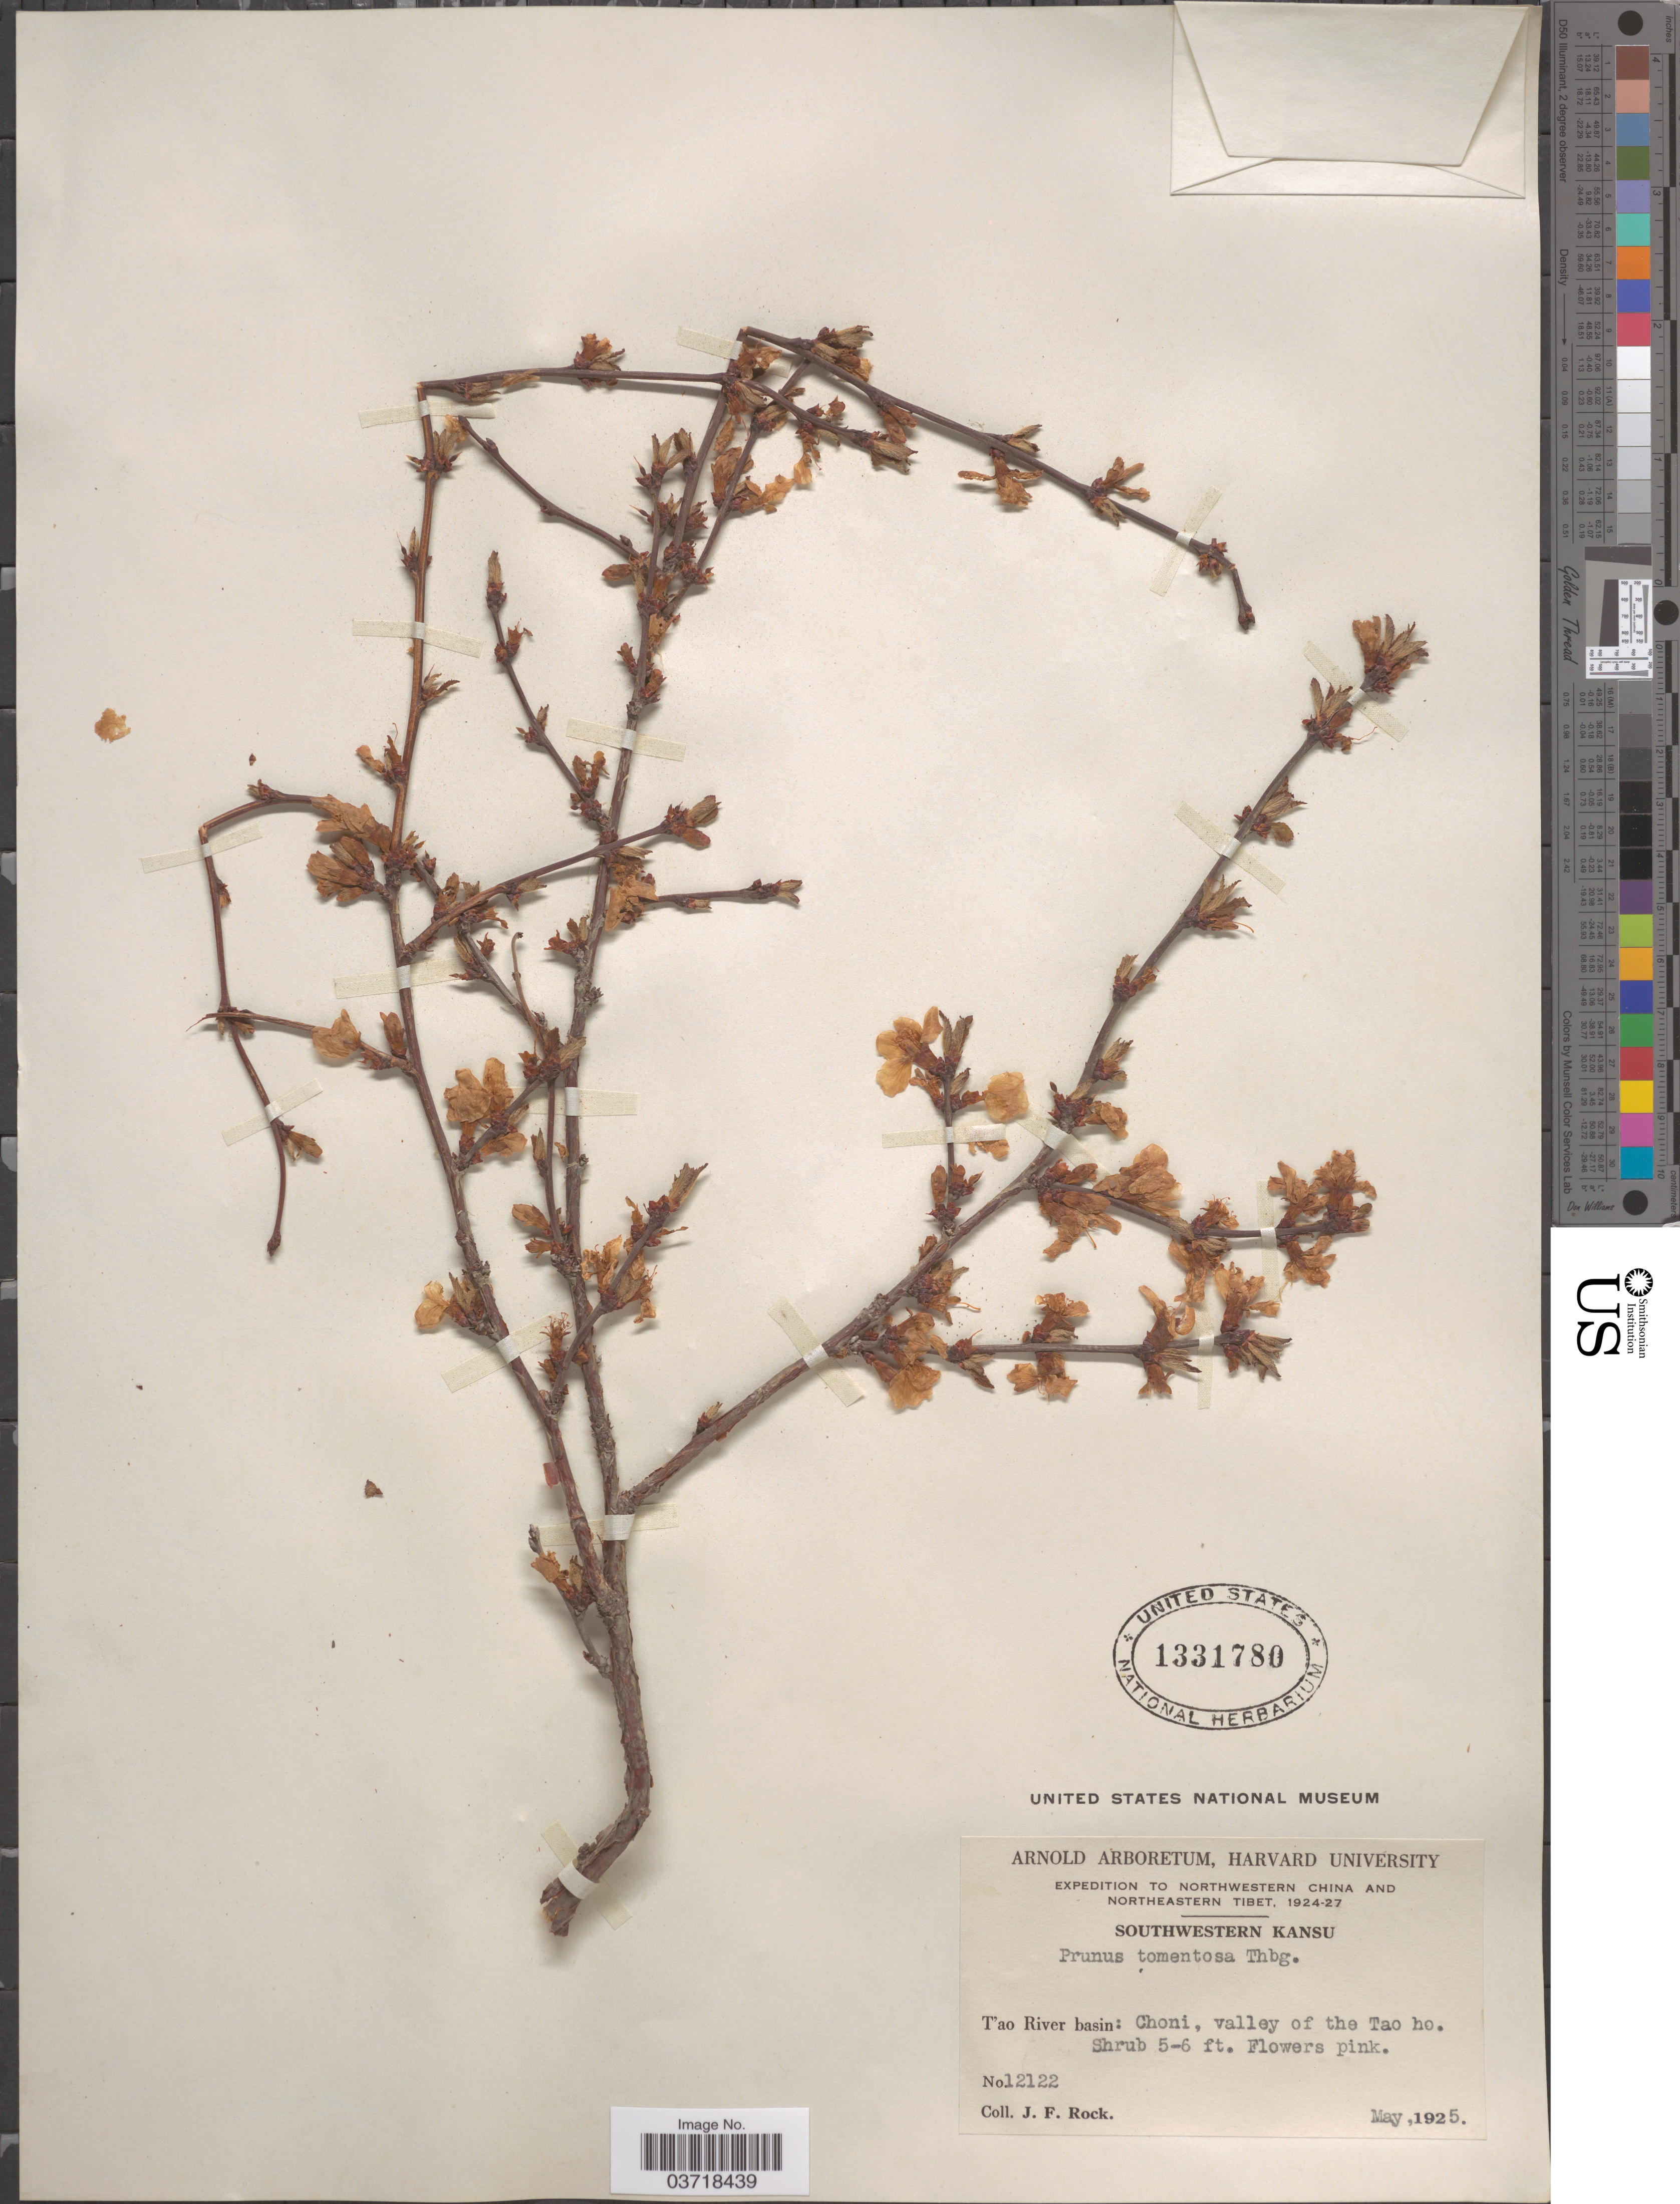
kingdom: Plantae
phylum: Tracheophyta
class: Magnoliopsida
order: Rosales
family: Rosaceae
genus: Prunus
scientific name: Prunus tomentosa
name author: Thunb.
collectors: J. Rock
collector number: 12122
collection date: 1925-05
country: China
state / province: Gansu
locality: Northwestern China. Southwestern Kansu. T'ao River basin: Choni, valley of the Tao ho.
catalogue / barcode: US 1331780